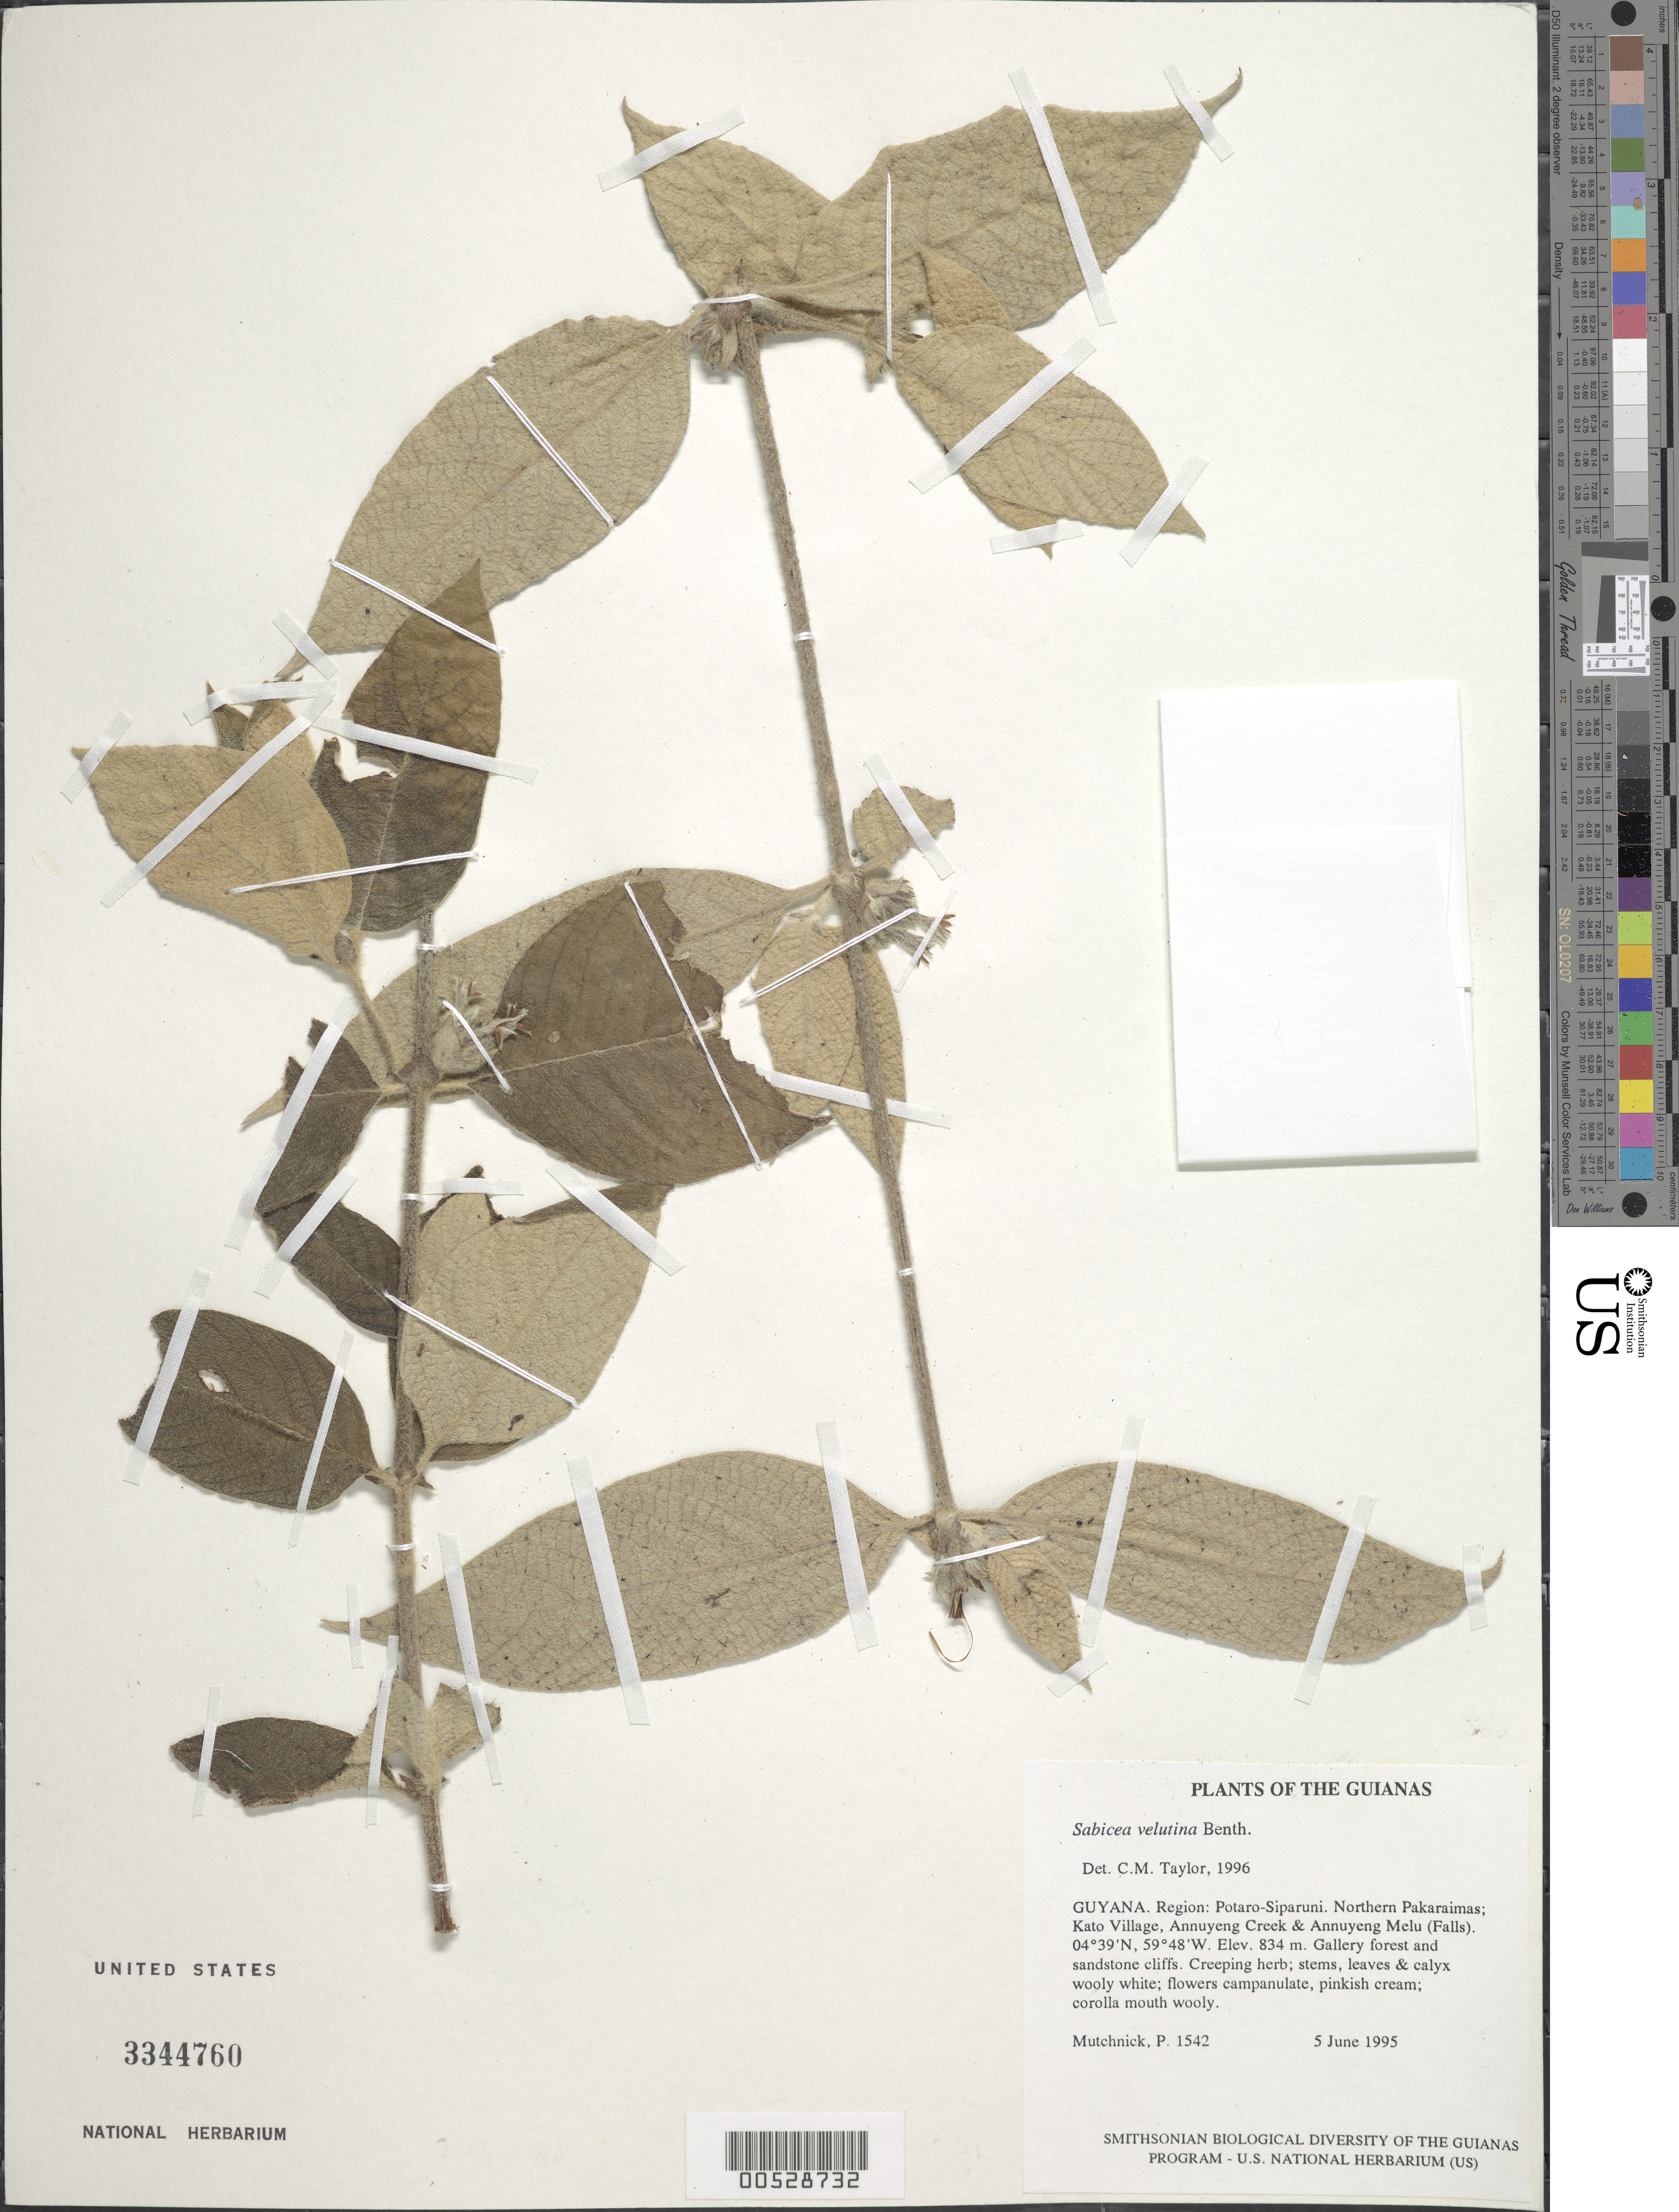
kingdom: Plantae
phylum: Tracheophyta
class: Magnoliopsida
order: Gentianales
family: Rubiaceae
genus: Sabicea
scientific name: Sabicea velutina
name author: Benth.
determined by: Taylor, Charlotte M.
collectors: P. Mutchnick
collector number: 1542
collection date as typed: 5 June 1995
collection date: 1995-06-05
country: Guyana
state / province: Potaro-Siparuni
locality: Northern Pakaraimas; Kato Village, Annuyeng Creek & Annuyeng Melu (Falls)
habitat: Gallery forest and sandstone cliffs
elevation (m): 834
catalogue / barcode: US 3344760